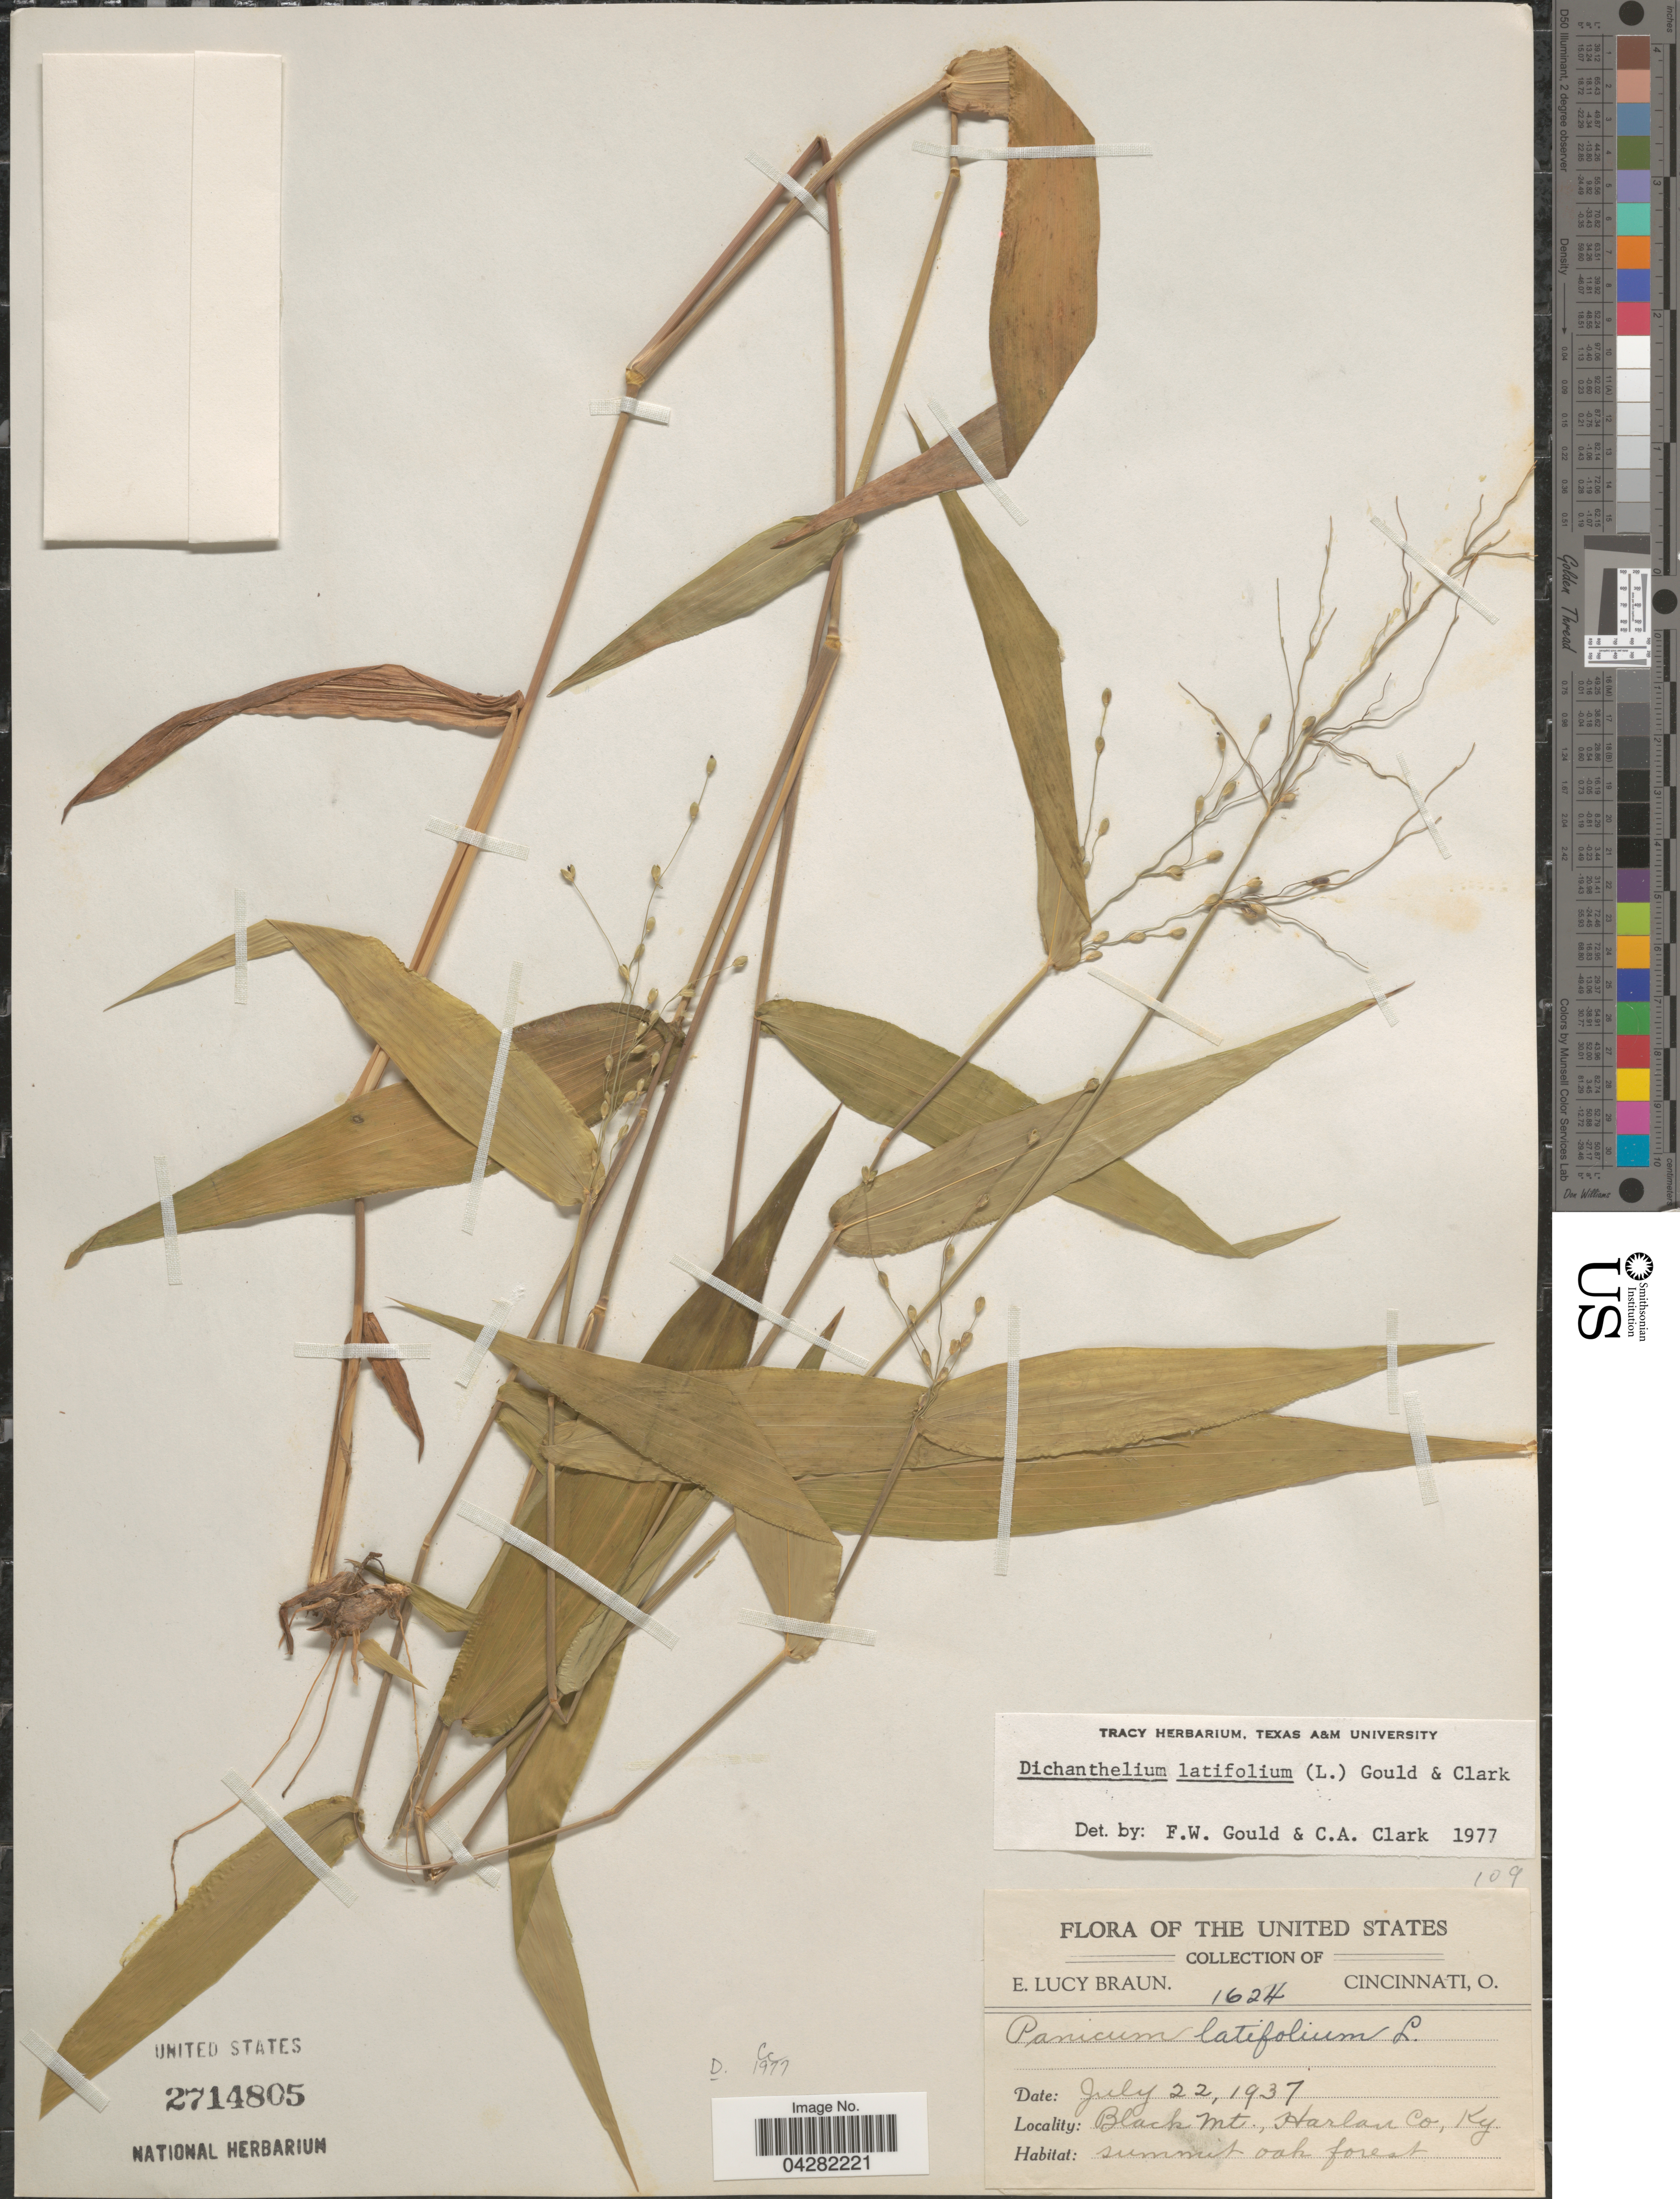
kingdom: Plantae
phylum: Tracheophyta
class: Liliopsida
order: Poales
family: Poaceae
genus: Dichanthelium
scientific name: Dichanthelium laxiflorum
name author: (Lam.) Gould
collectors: E. L. Braun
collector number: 1624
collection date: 1937-07-22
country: United States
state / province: Kentucky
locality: Black Mt., Harlan Co.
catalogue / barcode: US 2714805